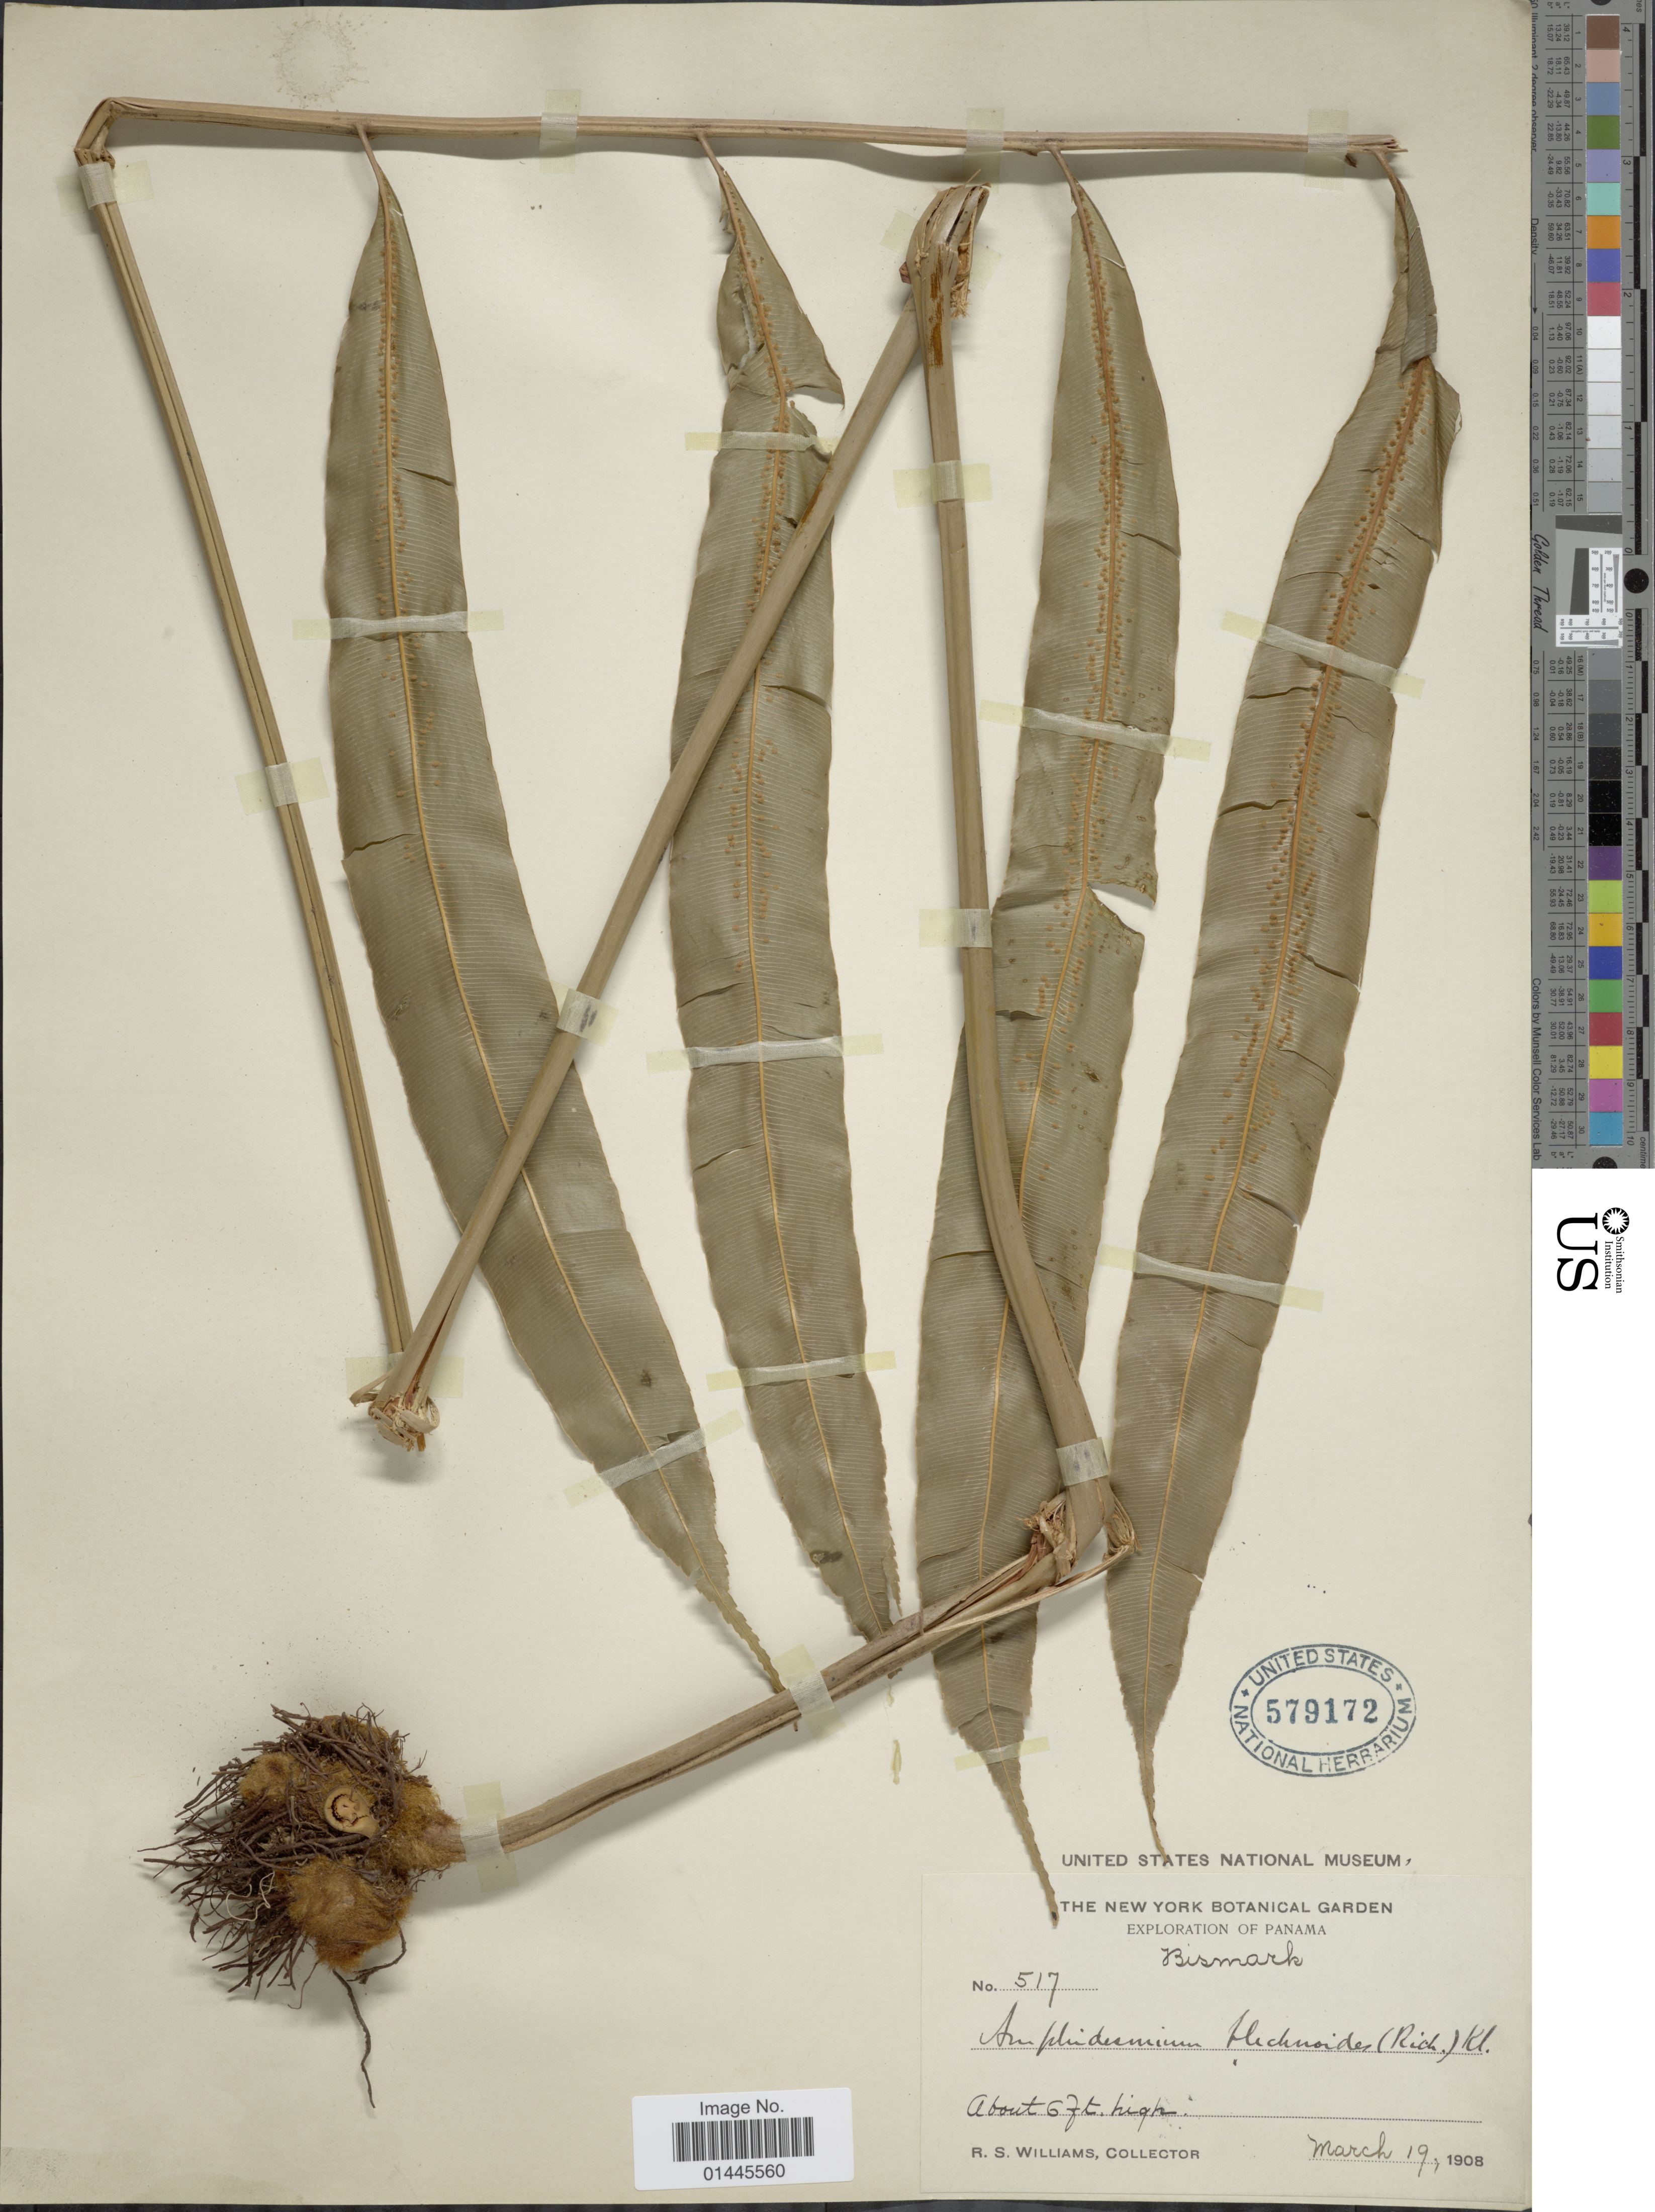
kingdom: Plantae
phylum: Tracheophyta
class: Polypodiopsida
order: Cyatheales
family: Metaxyaceae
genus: Metaxya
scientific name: Metaxya rostrata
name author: (Kunth) C. Presl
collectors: R. S. Williams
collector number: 517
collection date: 1908-03-19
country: Panama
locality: Bismark.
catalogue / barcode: US 579172